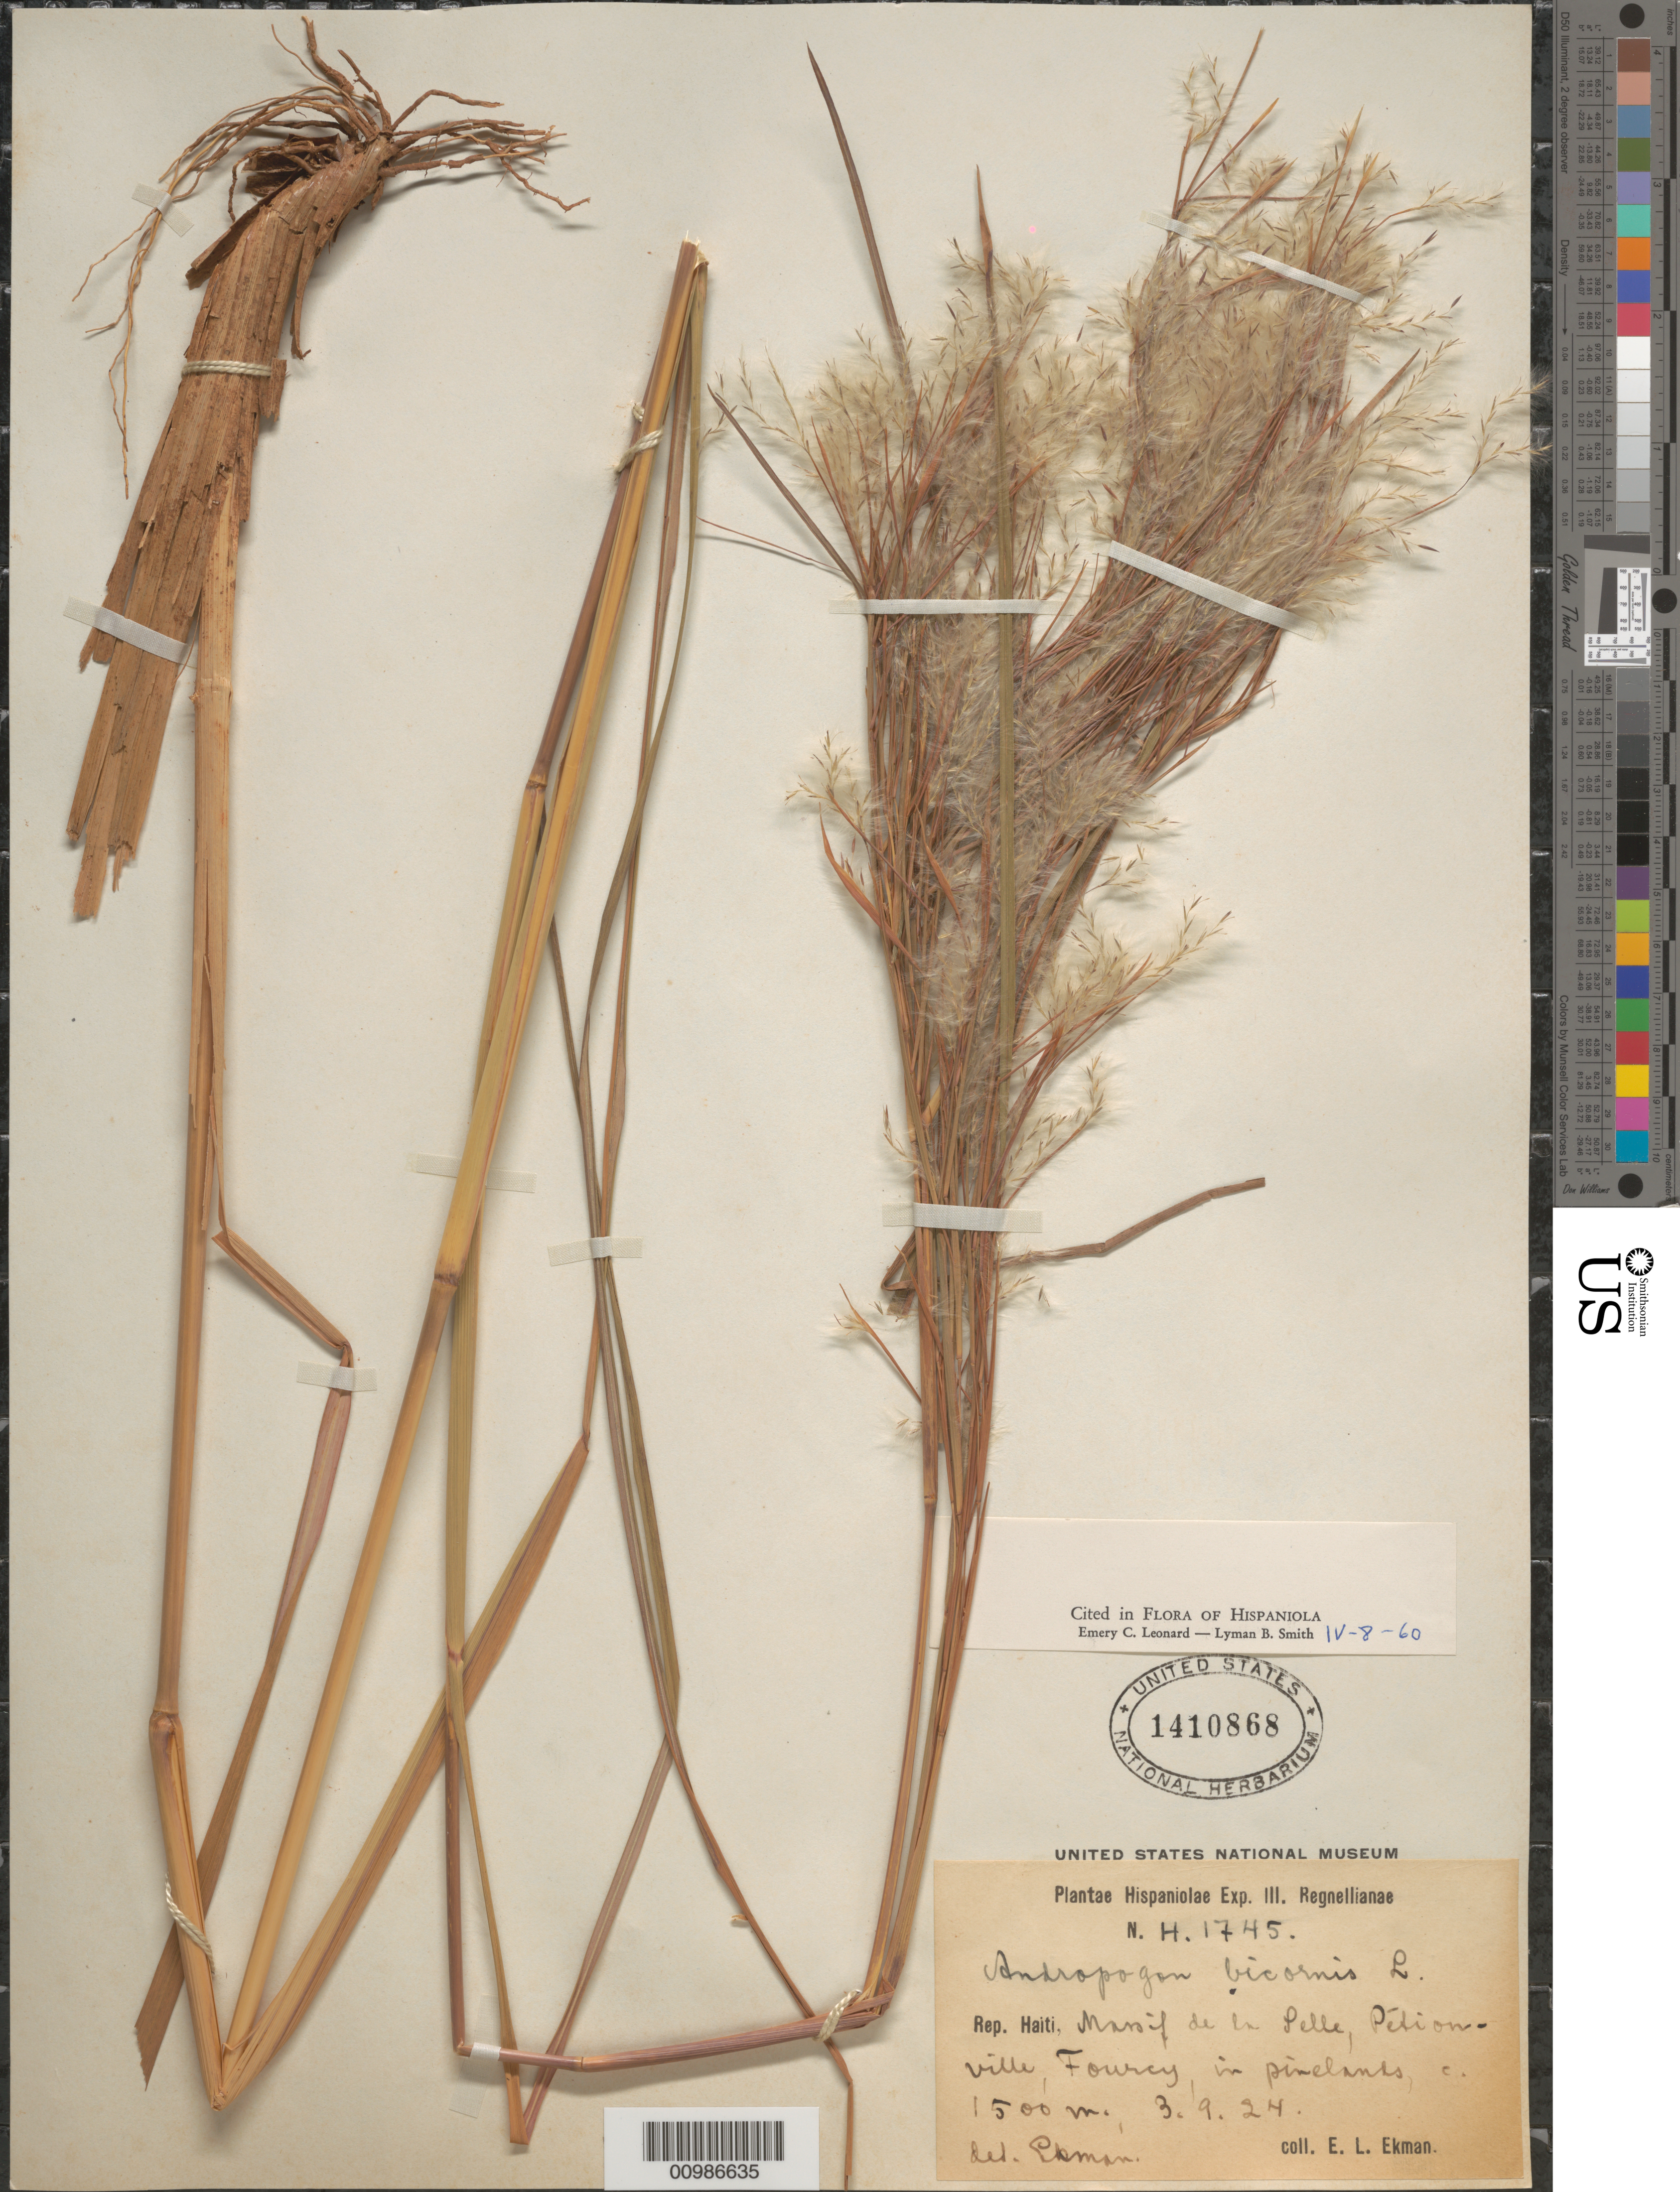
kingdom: Plantae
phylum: Tracheophyta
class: Liliopsida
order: Poales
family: Poaceae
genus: Andropogon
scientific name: Andropogon bicornis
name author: L.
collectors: E. L. Ekman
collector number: H 1745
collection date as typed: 09 Mar 1924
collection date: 1924-03-09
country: Haiti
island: Hispaniola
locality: City of Petionville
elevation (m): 1500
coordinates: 0 N, 0 E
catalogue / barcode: US 1410868